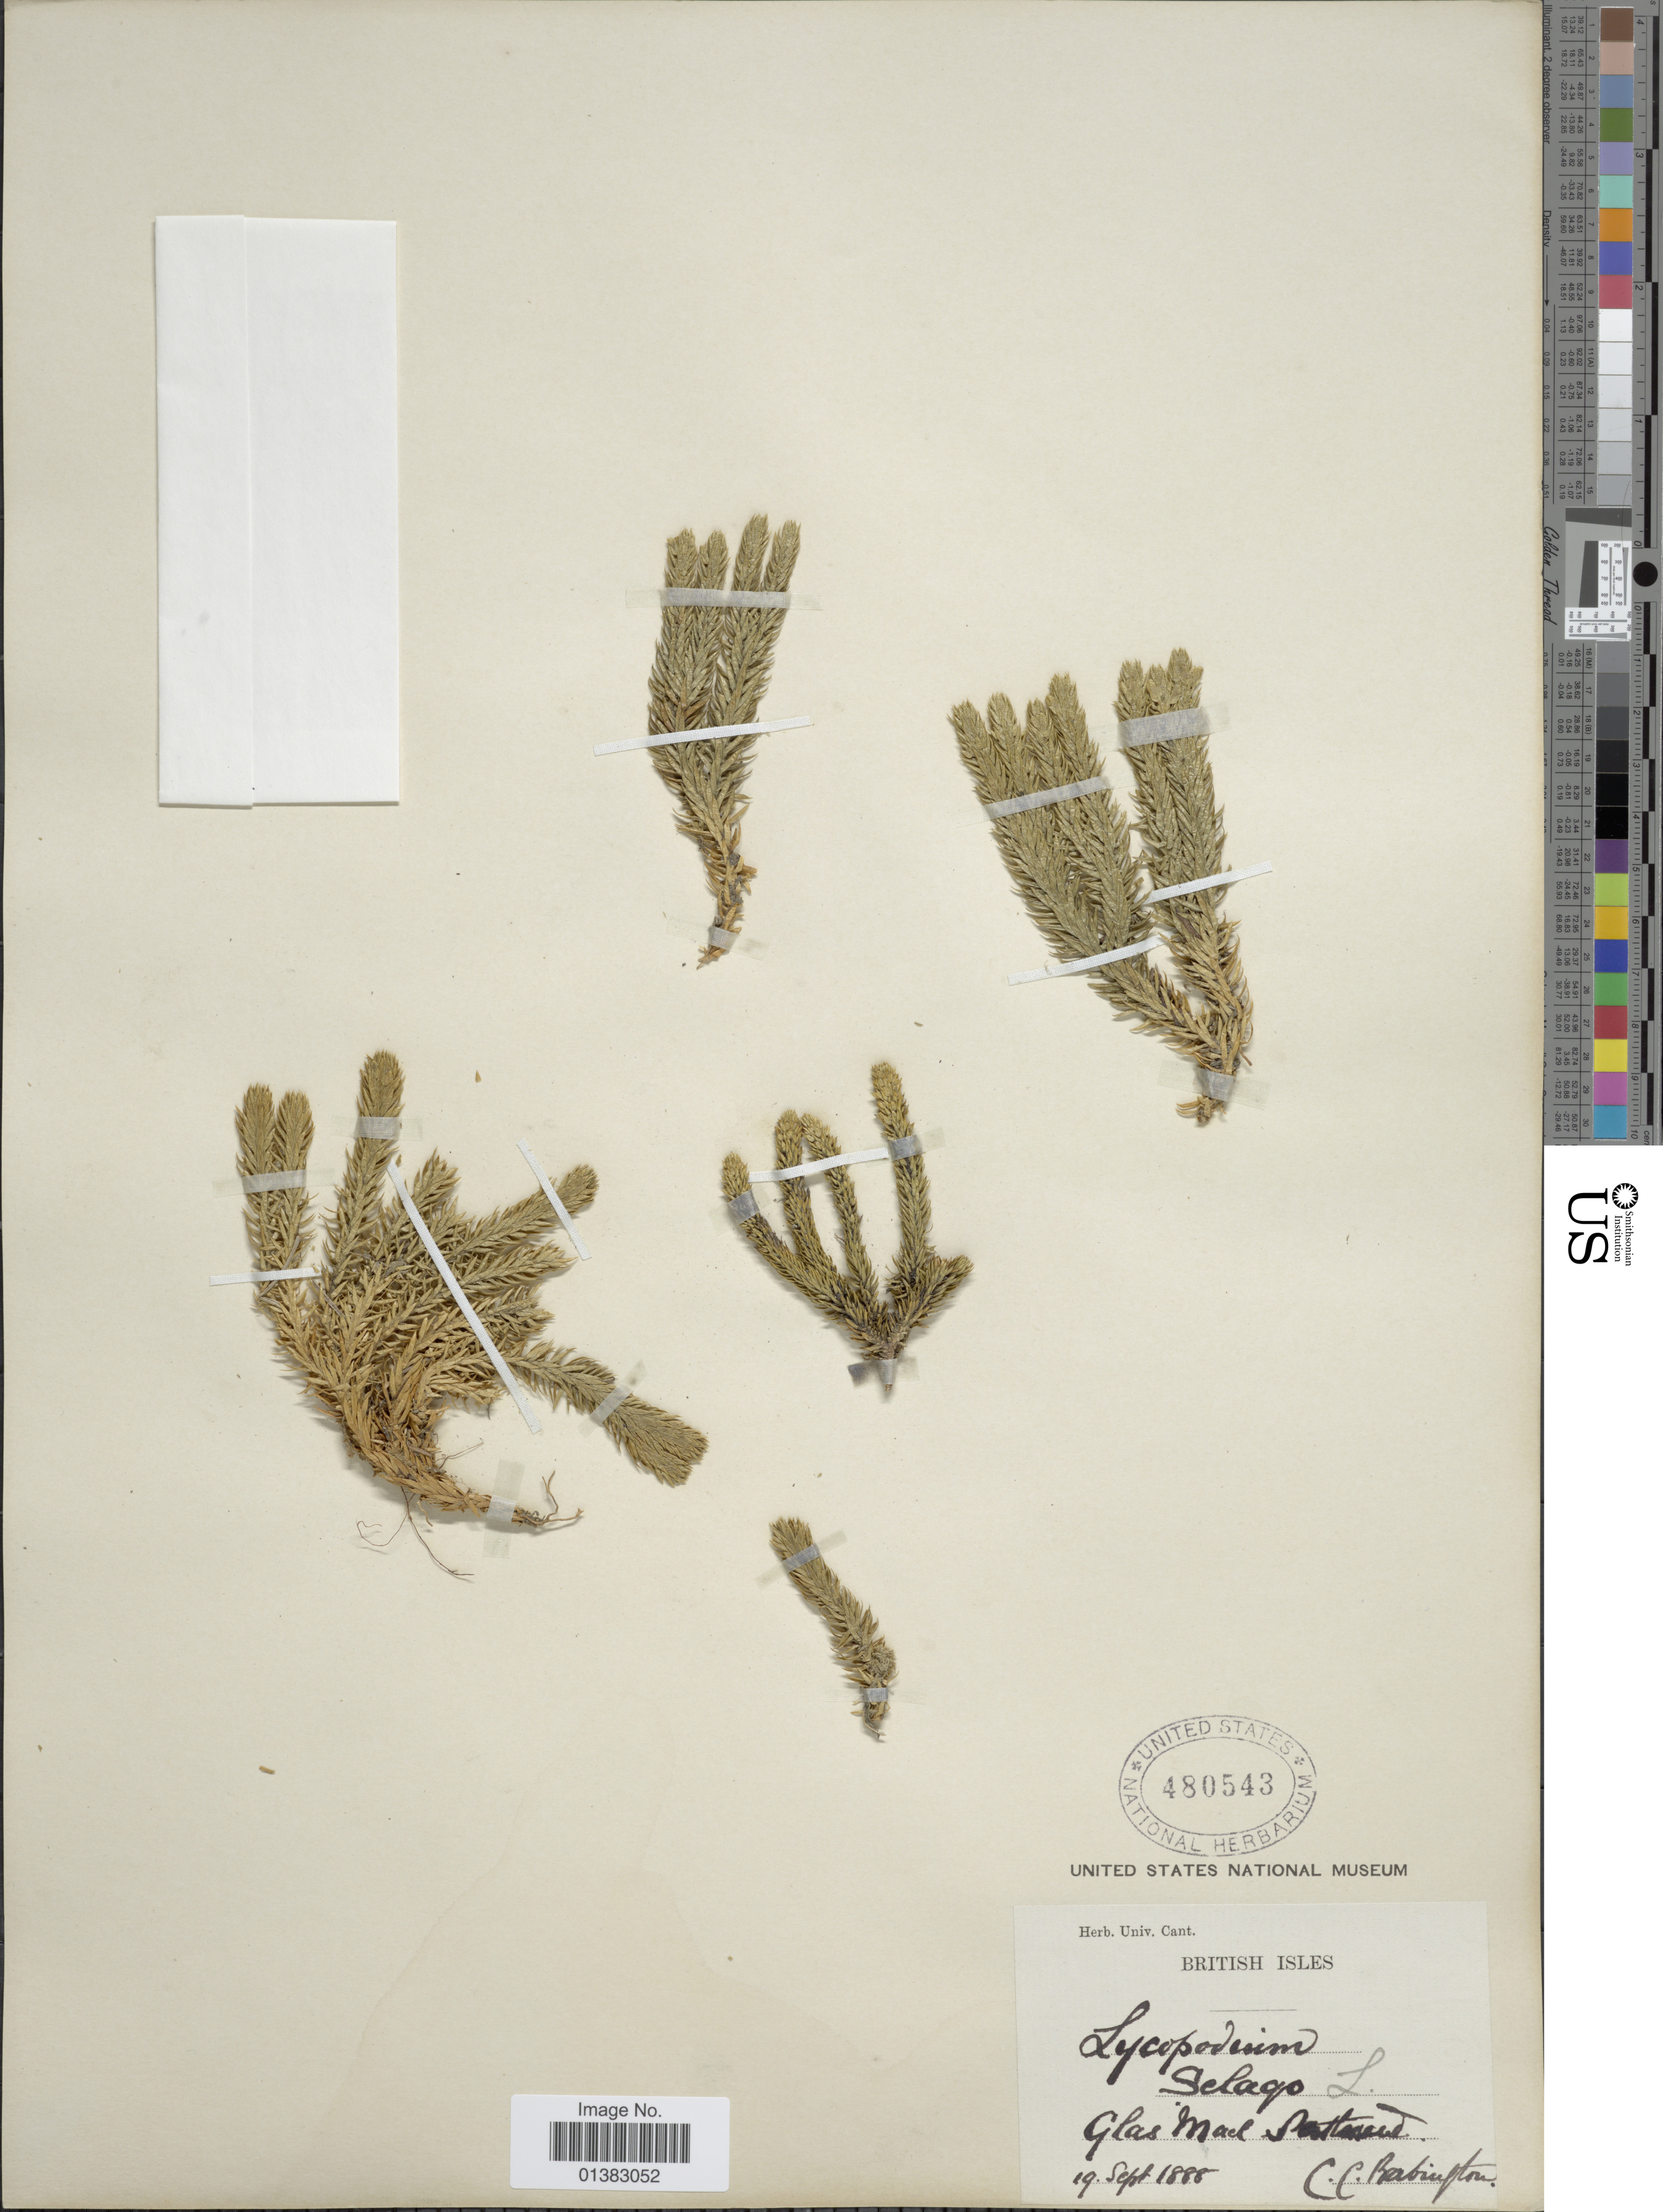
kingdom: Plantae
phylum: Tracheophyta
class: Lycopodiopsida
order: Lycopodiales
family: Lycopodiaceae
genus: Huperzia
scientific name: Huperzia selago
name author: (L.) Bernh. ex Schrank & Mart.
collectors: C. Babington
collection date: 1888-09-19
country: United Kingdom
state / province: Scotland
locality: Glas Maol Scotland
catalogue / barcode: US 480543